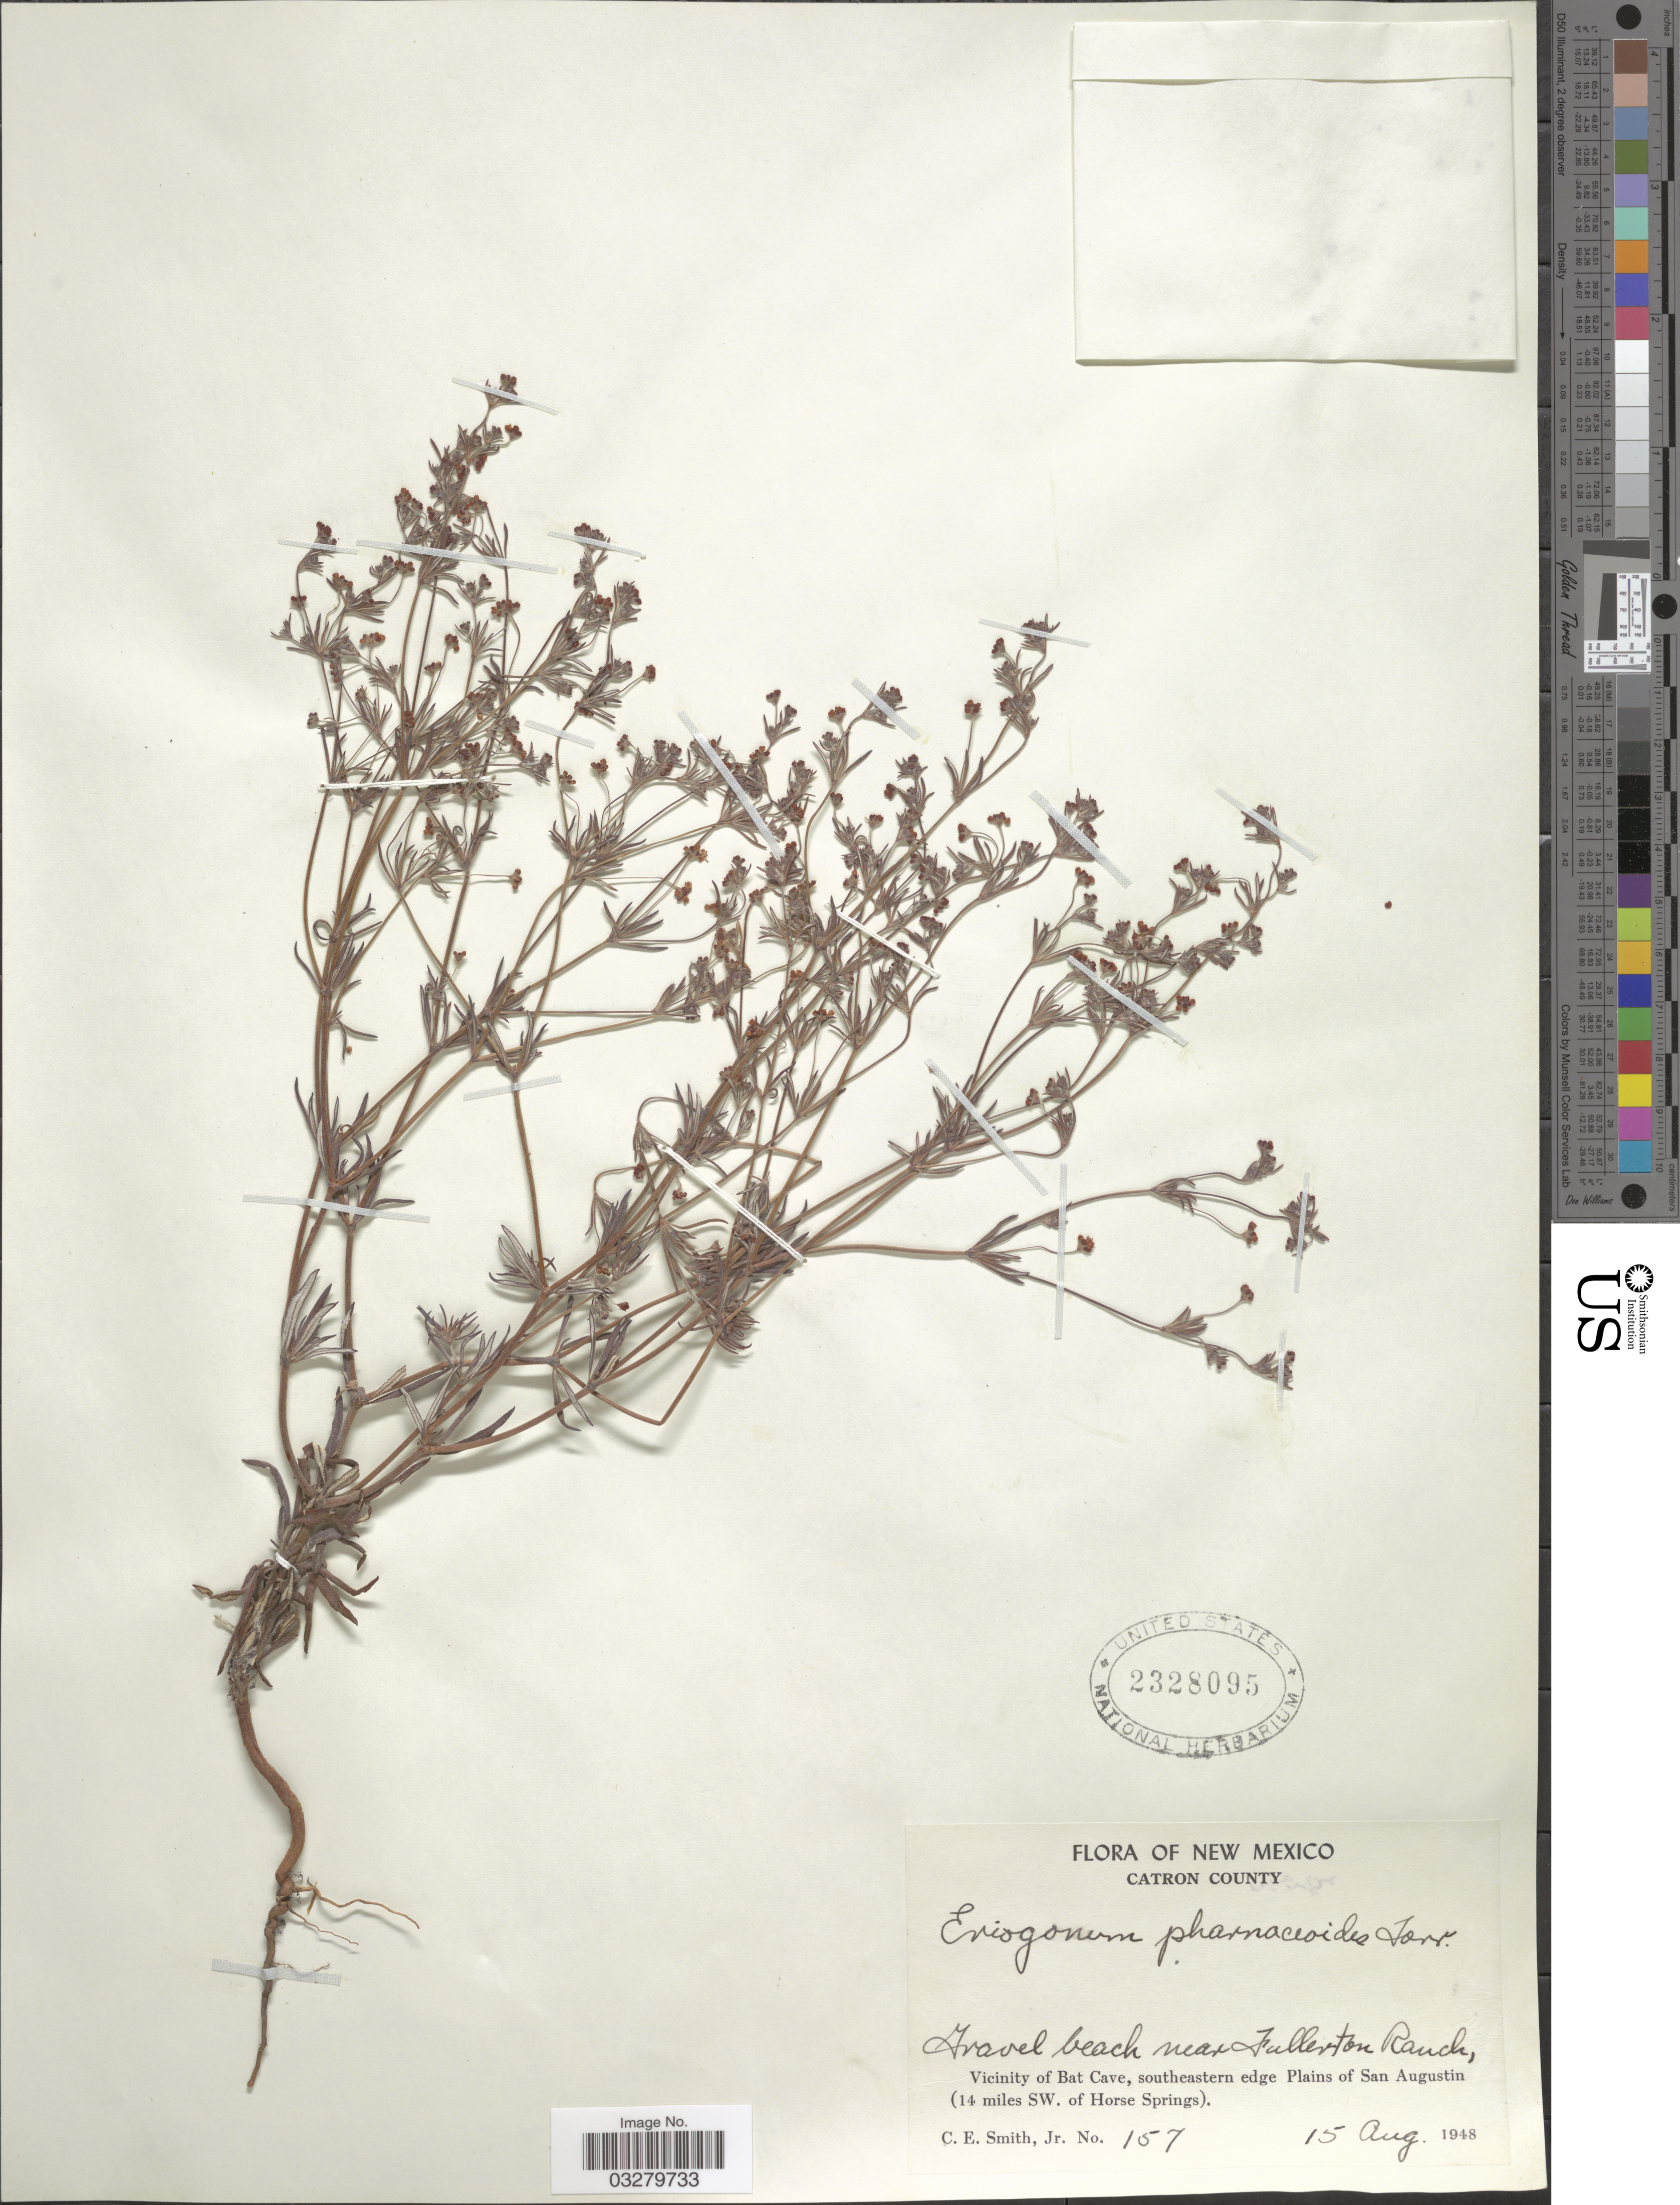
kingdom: Plantae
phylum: Tracheophyta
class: Magnoliopsida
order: Caryophyllales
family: Polygonaceae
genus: Eriogonum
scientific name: Eriogonum pharnaceoides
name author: Torr.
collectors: C. E. Smith Jr.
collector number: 157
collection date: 1948-08-15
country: United States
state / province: New Mexico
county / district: Catron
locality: Gravel beach near Fullerton Ranch, vicinity of Bat Cave, southeastern edge Plains of San Augustin (14 miles SW. of Horse Springs), Catron County.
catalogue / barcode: US 2328095